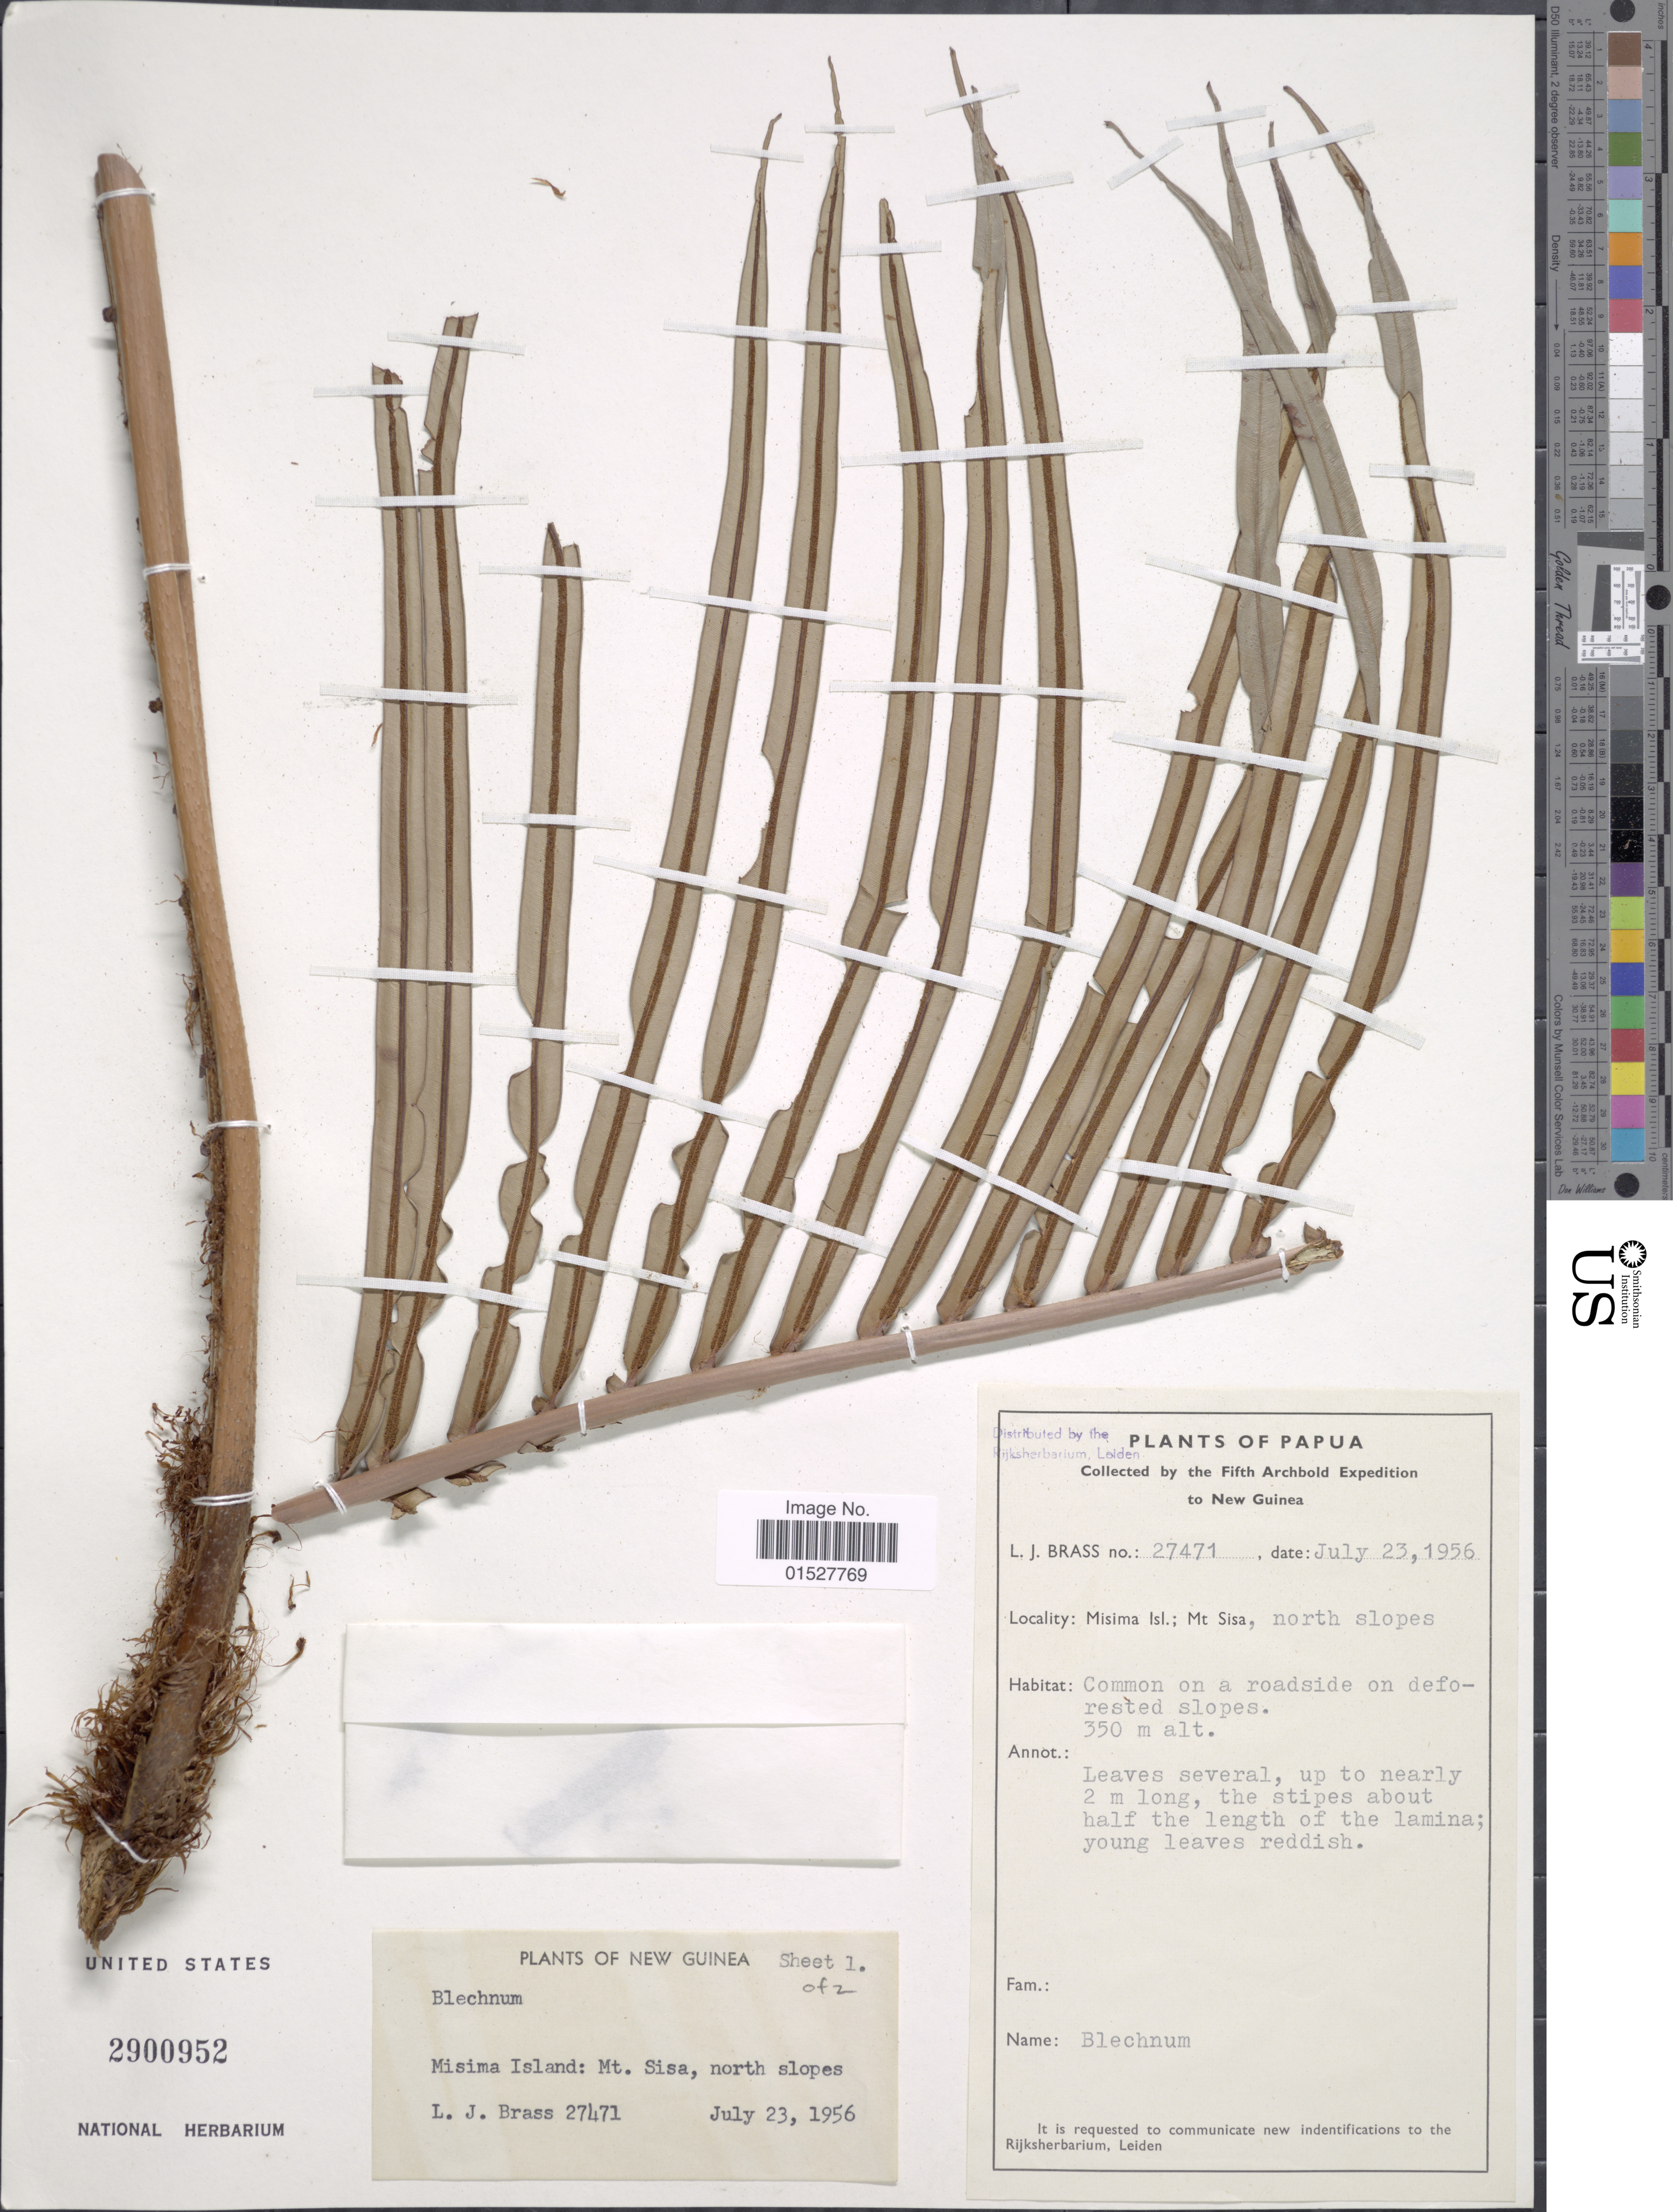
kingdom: Plantae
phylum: Tracheophyta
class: Polypodiopsida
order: Polypodiales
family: Blechnaceae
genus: Blechnum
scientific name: Blechnum sp.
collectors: L. J. Brass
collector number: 27471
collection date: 1956-07-23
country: Papua New Guinea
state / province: Milne Bay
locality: Misima Island, mt. Sisa, north slopes, common on roadside on deforested slopes.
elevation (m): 350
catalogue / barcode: US 2900952